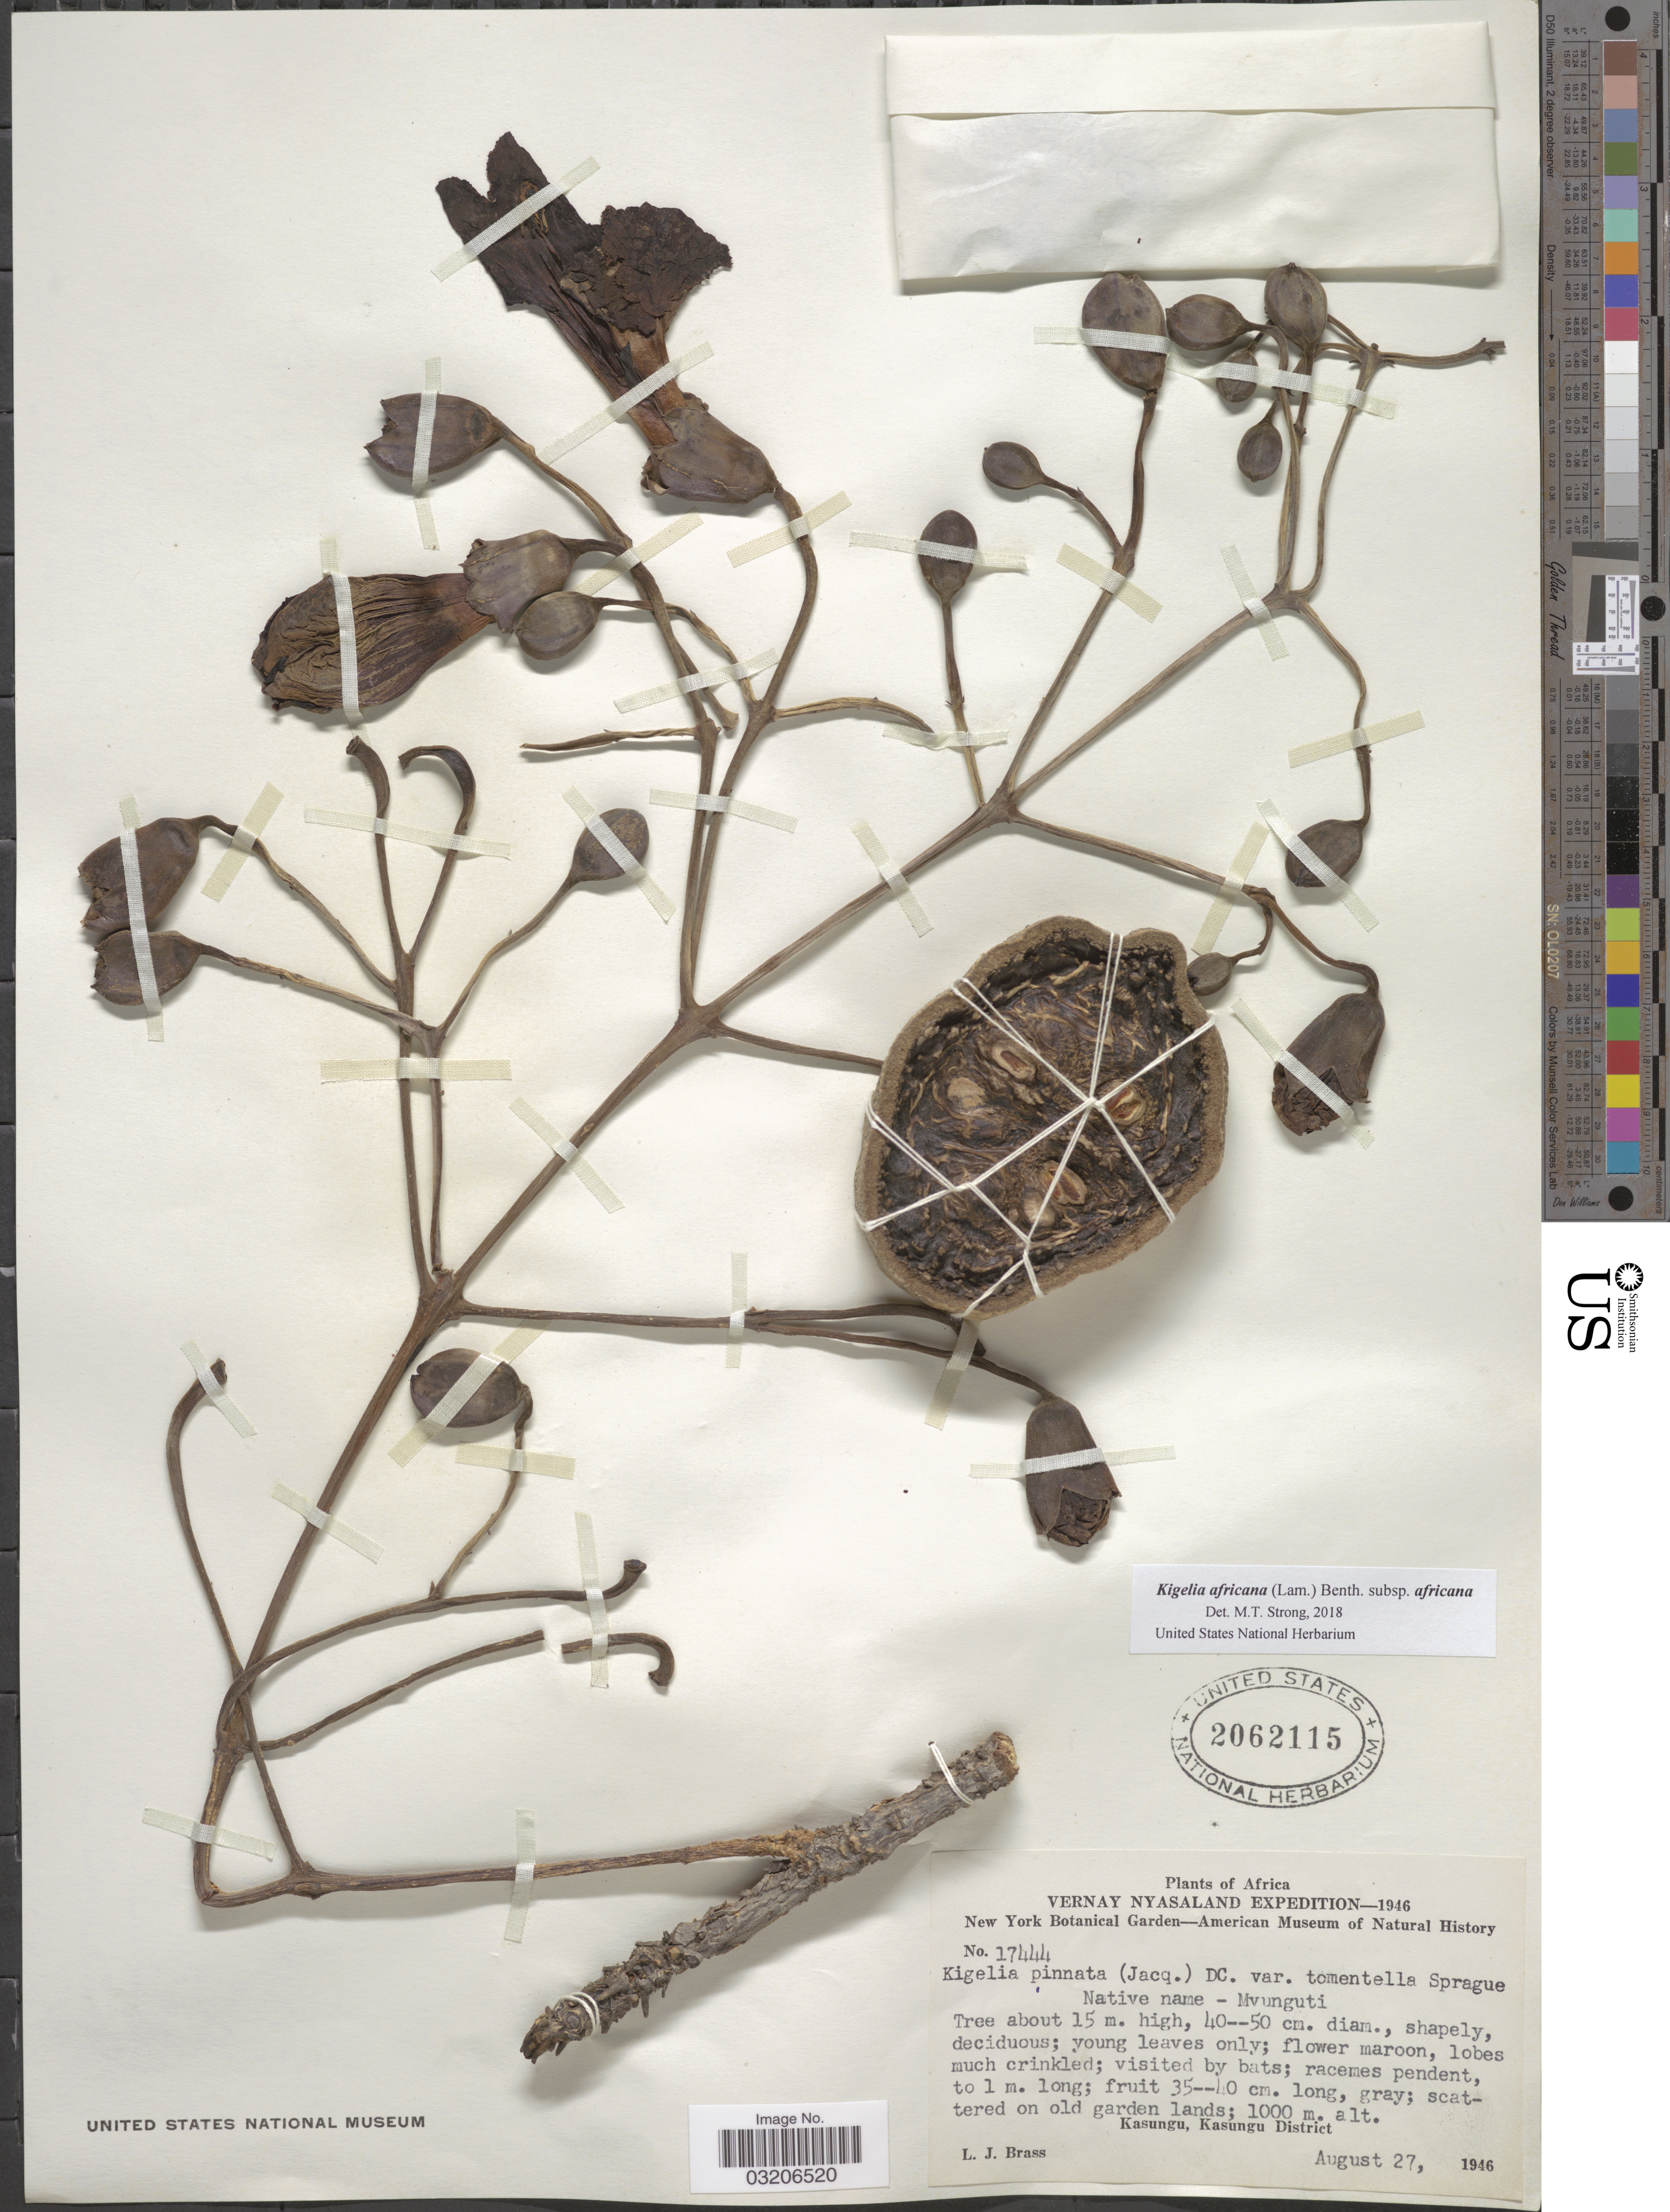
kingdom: Plantae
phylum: Tracheophyta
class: Magnoliopsida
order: Lamiales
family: Bignoniaceae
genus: Kigelia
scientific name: Kigelia africana subsp. africana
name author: (Lam.) Benth.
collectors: L. J. Brass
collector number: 17444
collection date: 1946-08-27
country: Malawi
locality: Vernay Nyasaland. Kasungu, Kasungu District.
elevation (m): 1000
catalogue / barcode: US 2062115